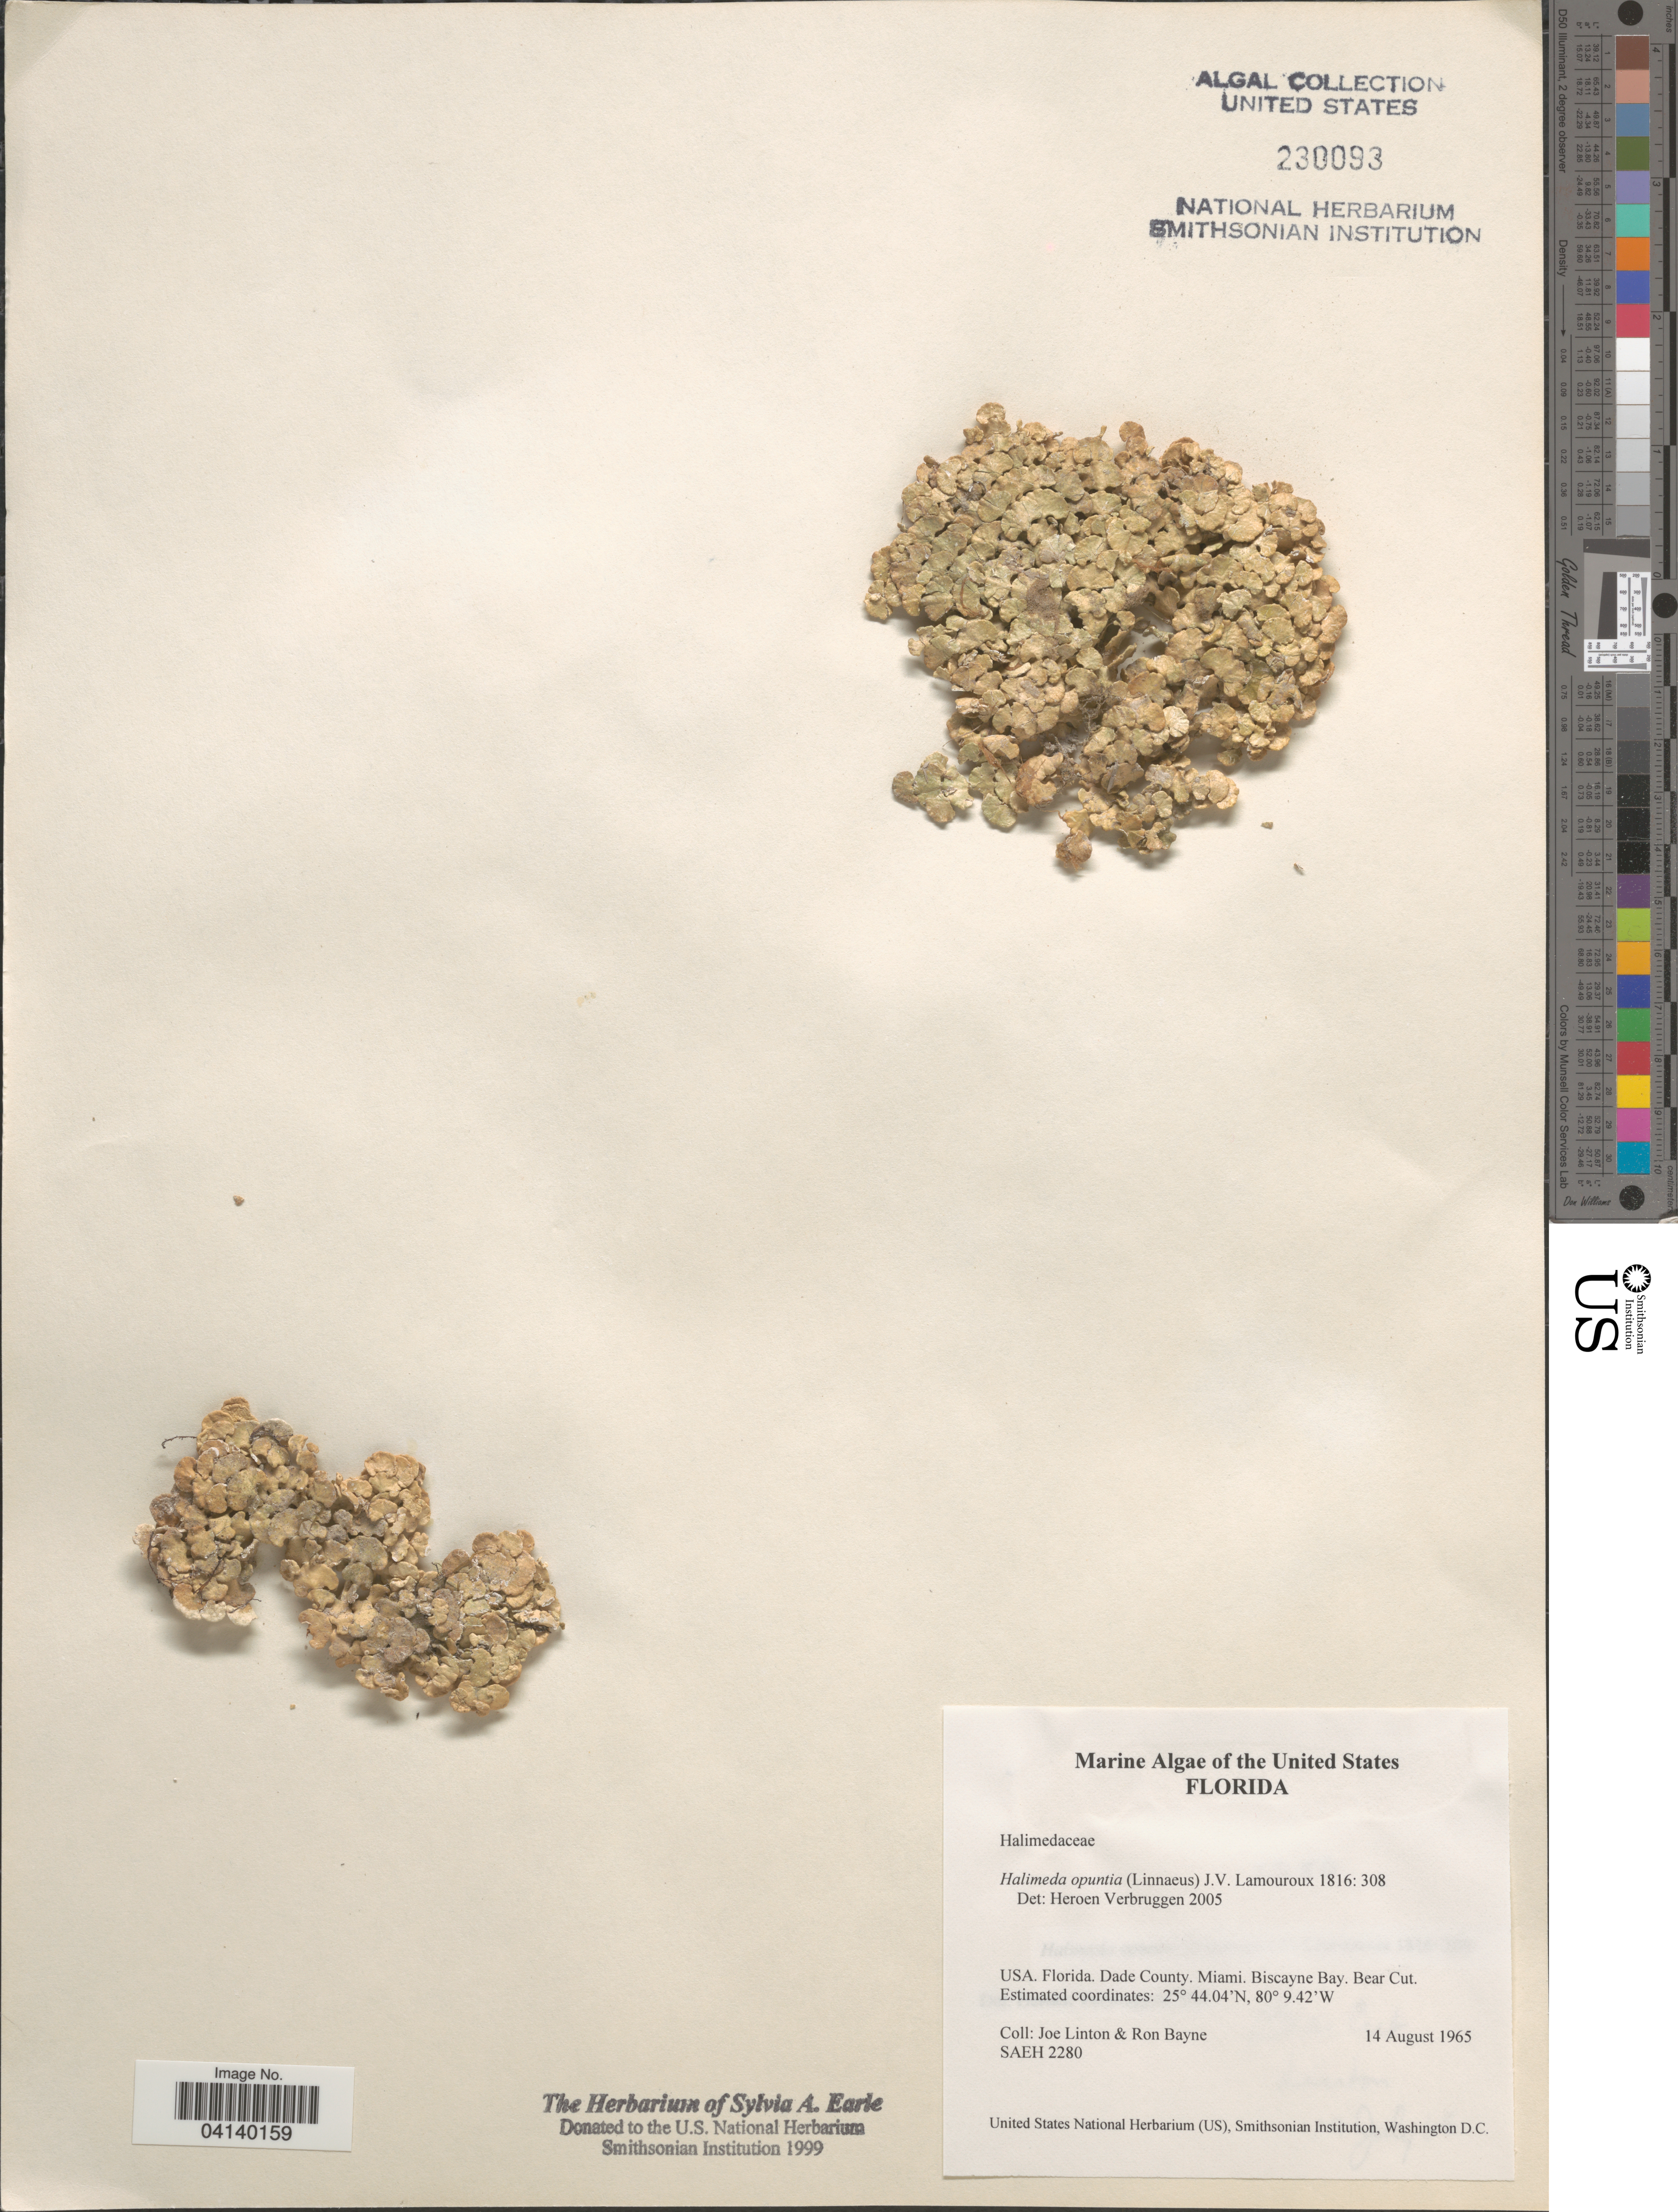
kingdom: Plantae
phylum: Chlorophyta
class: Ulvophyceae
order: Bryopsidales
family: Halimedaceae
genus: Halimeda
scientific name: Halimeda opuntia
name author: (L.) J.V.Lamouroux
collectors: J. Linton & R. Bayne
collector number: SAEH2280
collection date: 1965-08-14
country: United States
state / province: Florida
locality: Dade County. Miami. Biscayne Bay. Bear Cut.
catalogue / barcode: US 230093